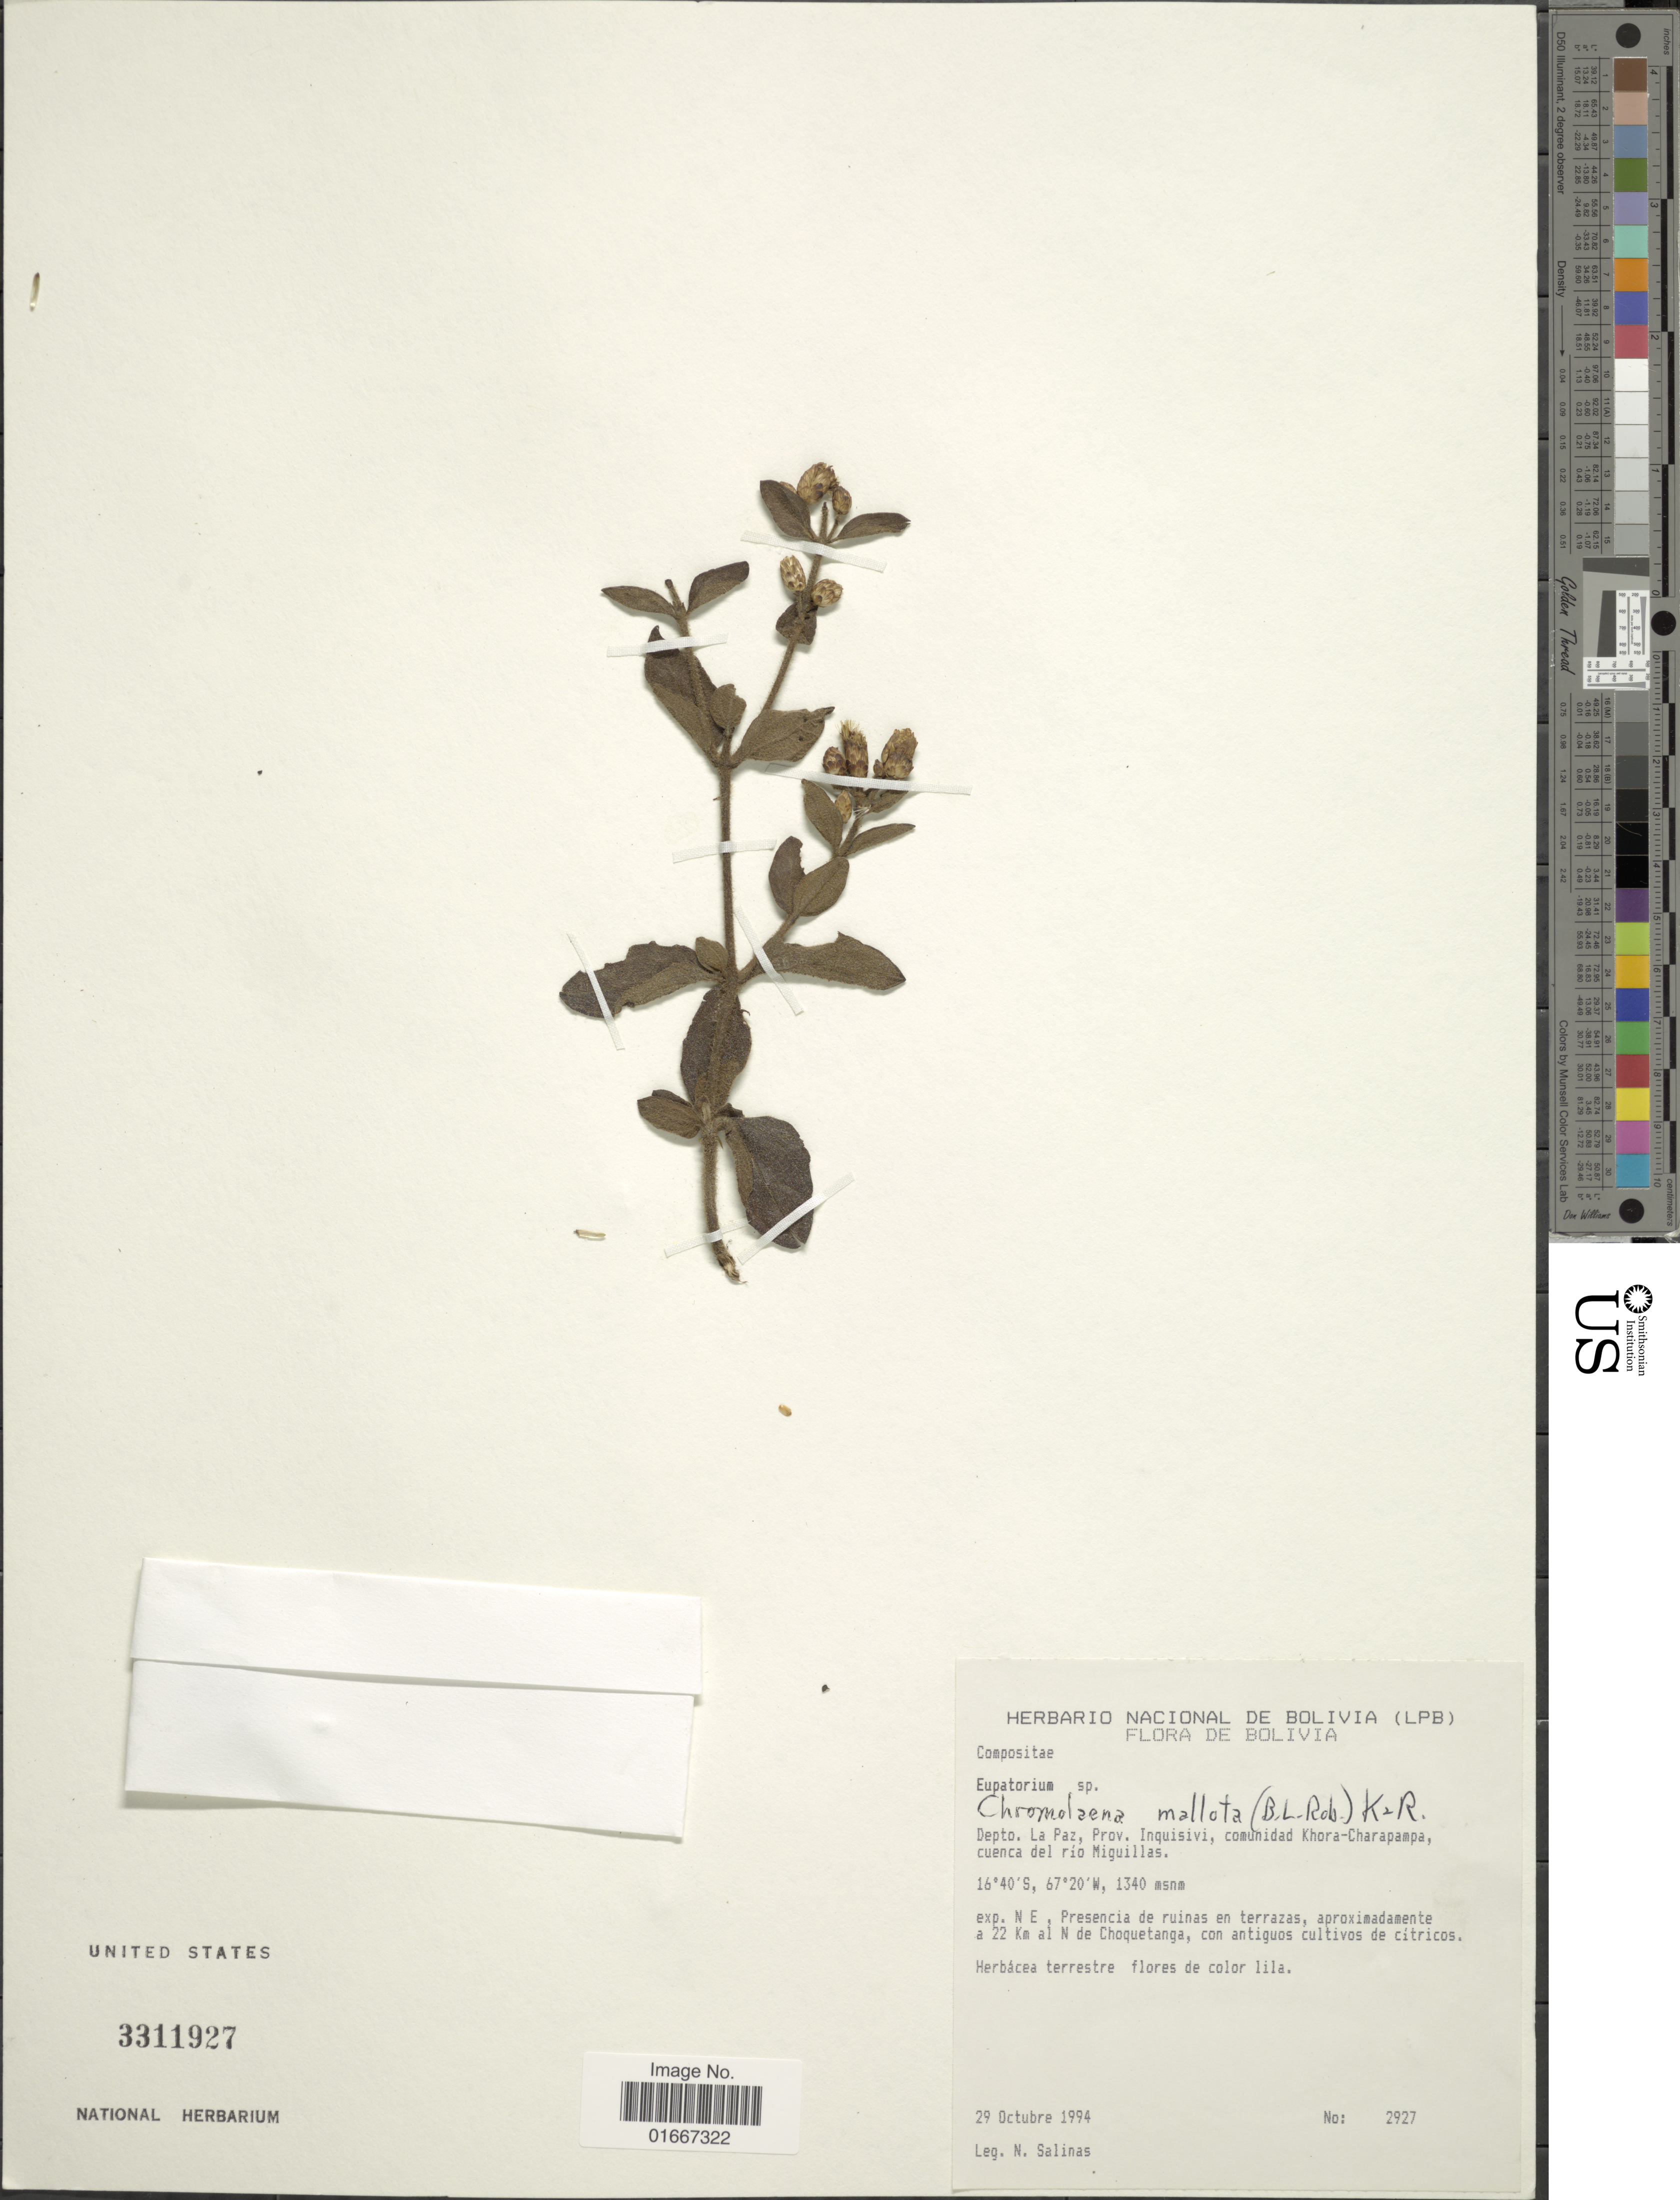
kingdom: Plantae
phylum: Tracheophyta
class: Magnoliopsida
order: Asterales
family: Asteraceae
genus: Chromolaena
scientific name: Chromolaena mallota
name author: (B.L. Rob.) R.M. King & H. Rob.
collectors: N. Salinas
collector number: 2927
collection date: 1994-10-29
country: Bolivia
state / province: La Paz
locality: Prov. Inquisivi, comunidad Khora-Charapampa, cuenca del rio Miguillas, exp. NE, presencia de ruinas en terrazas, aproximadamente a 22 km al N de Choquetanga, con antiguos cultivos de citricos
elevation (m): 1340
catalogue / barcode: US 3311927